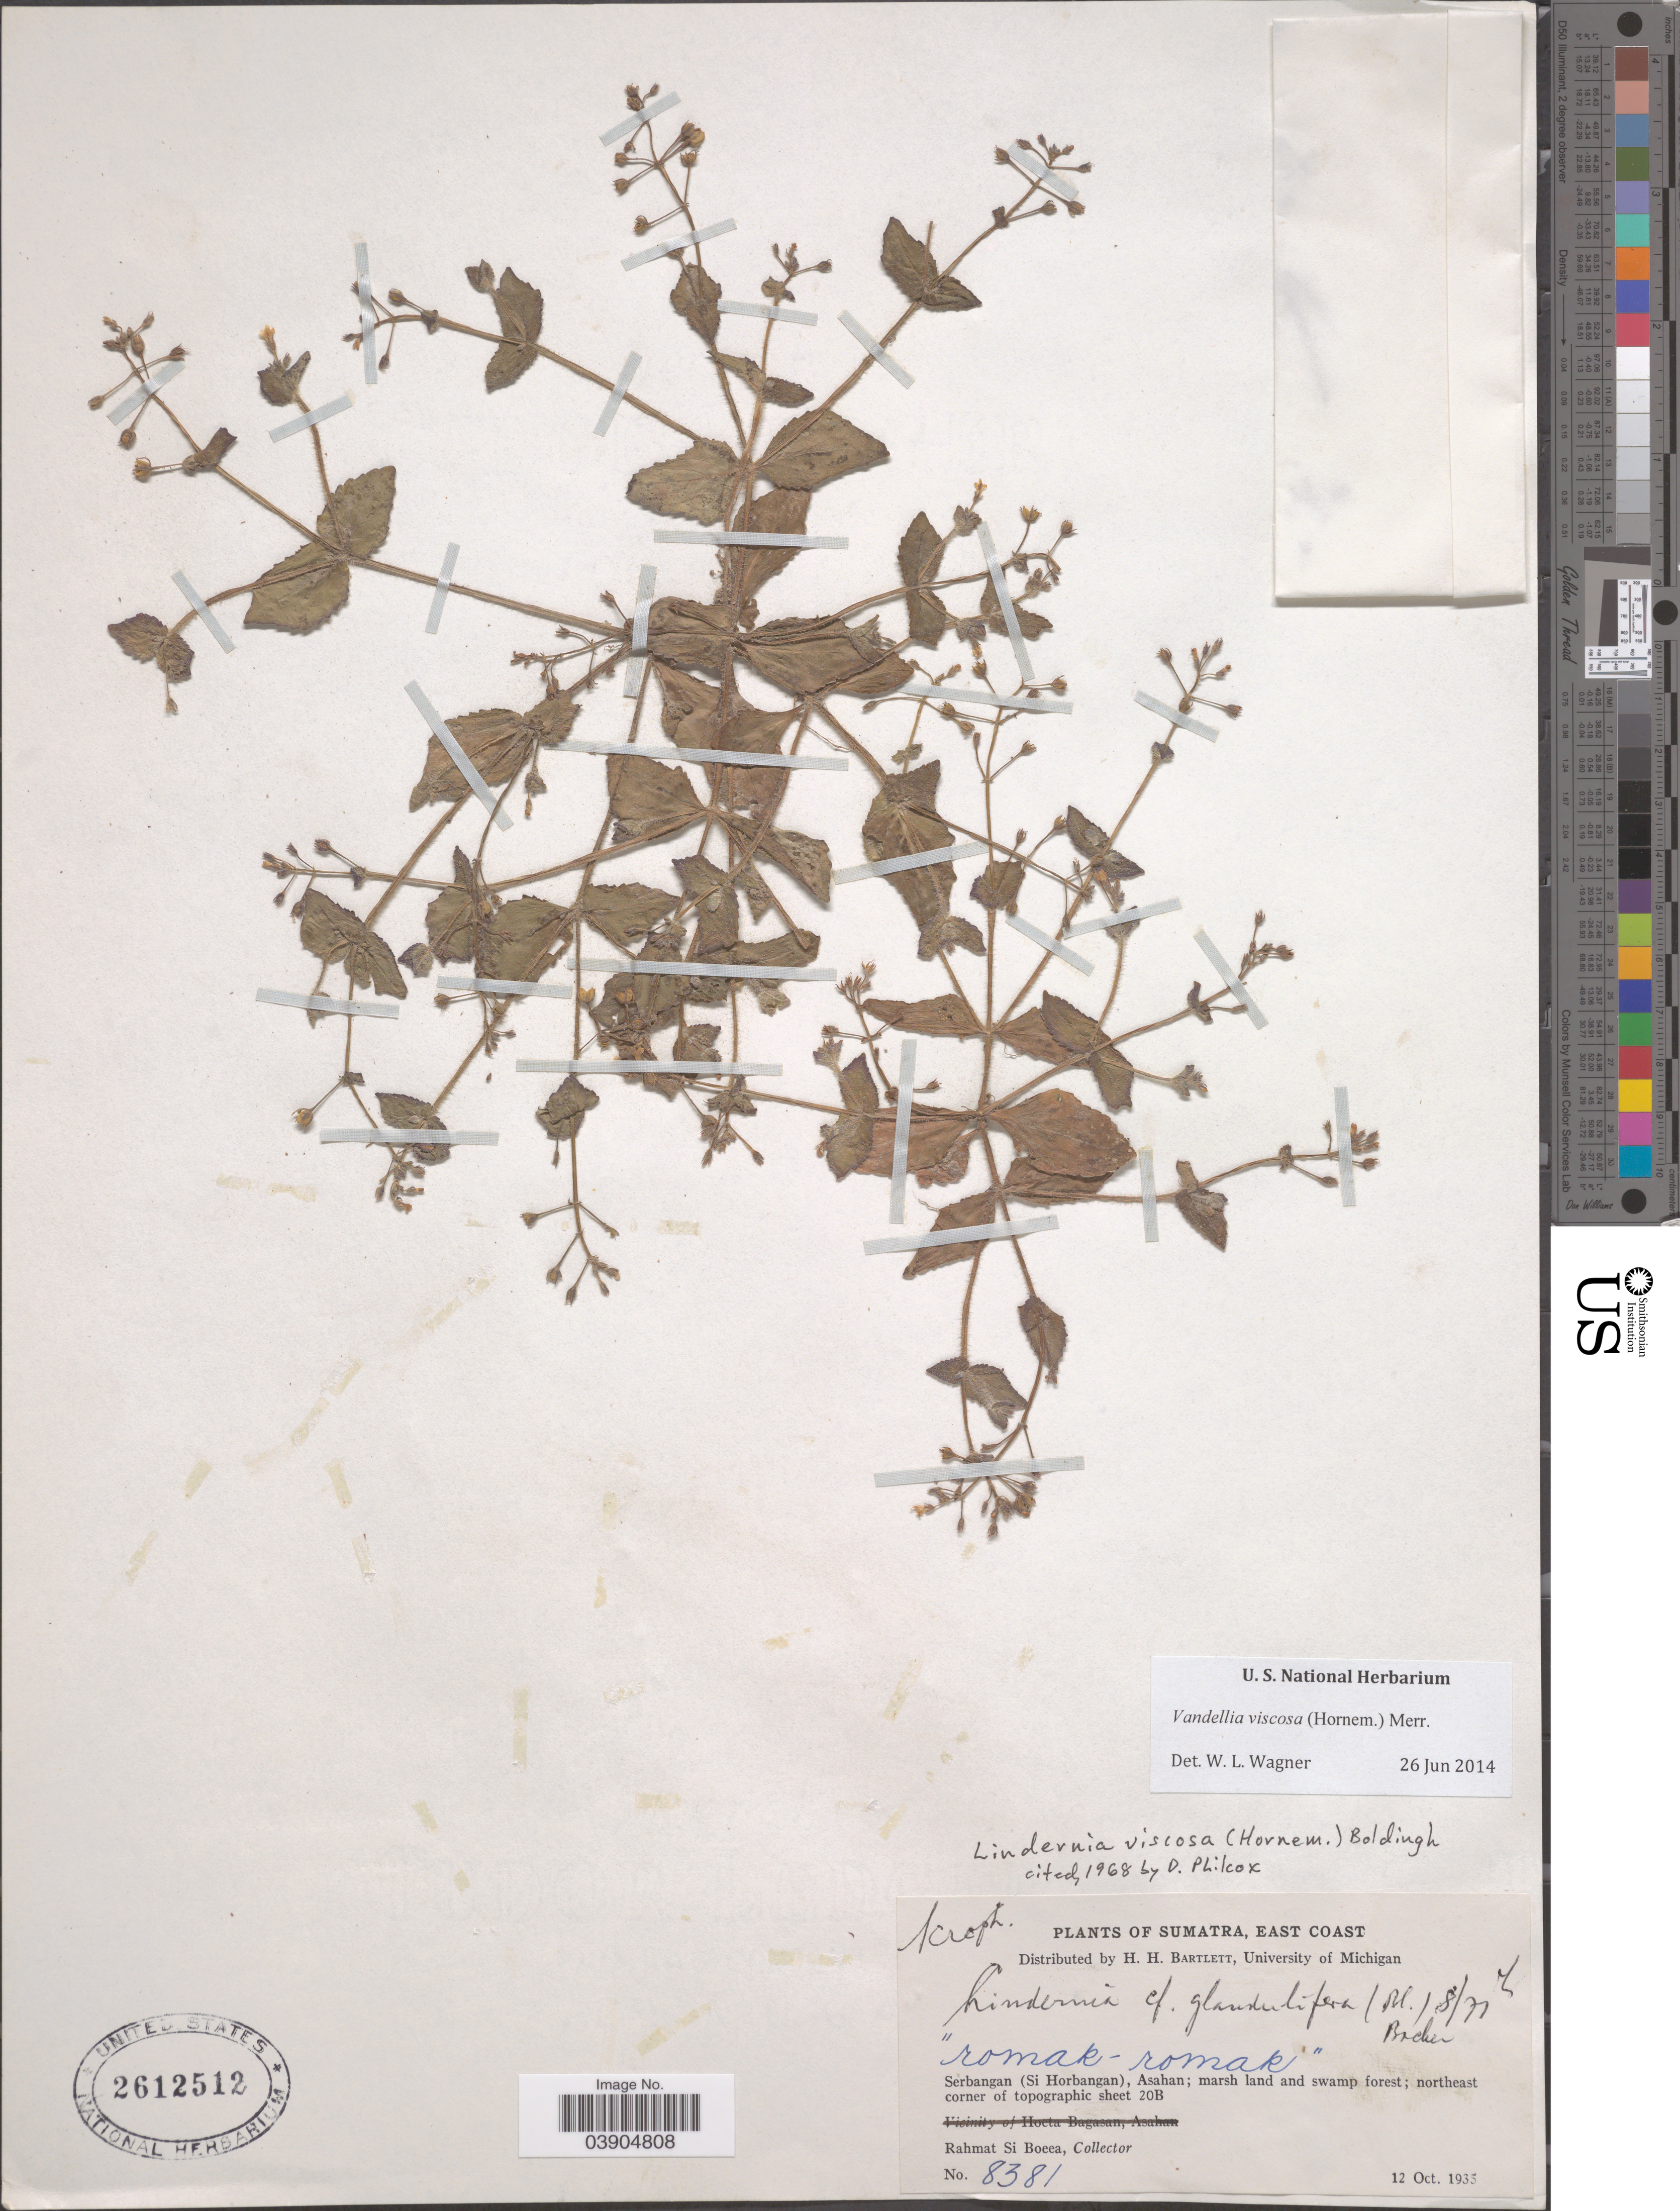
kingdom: Plantae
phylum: Tracheophyta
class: Magnoliopsida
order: Lamiales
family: Linderniaceae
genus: Lindernia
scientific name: Lindernia viscosa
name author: (Hornem.) Merr.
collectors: Rahmat Si Boeea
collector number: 8381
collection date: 1935-10-12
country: Indonesia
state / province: Sumatra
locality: East Coast. Serbangan (Si Horbangan), Asahan; northeast corner of topographic sheet 20B.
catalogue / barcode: US 2612512